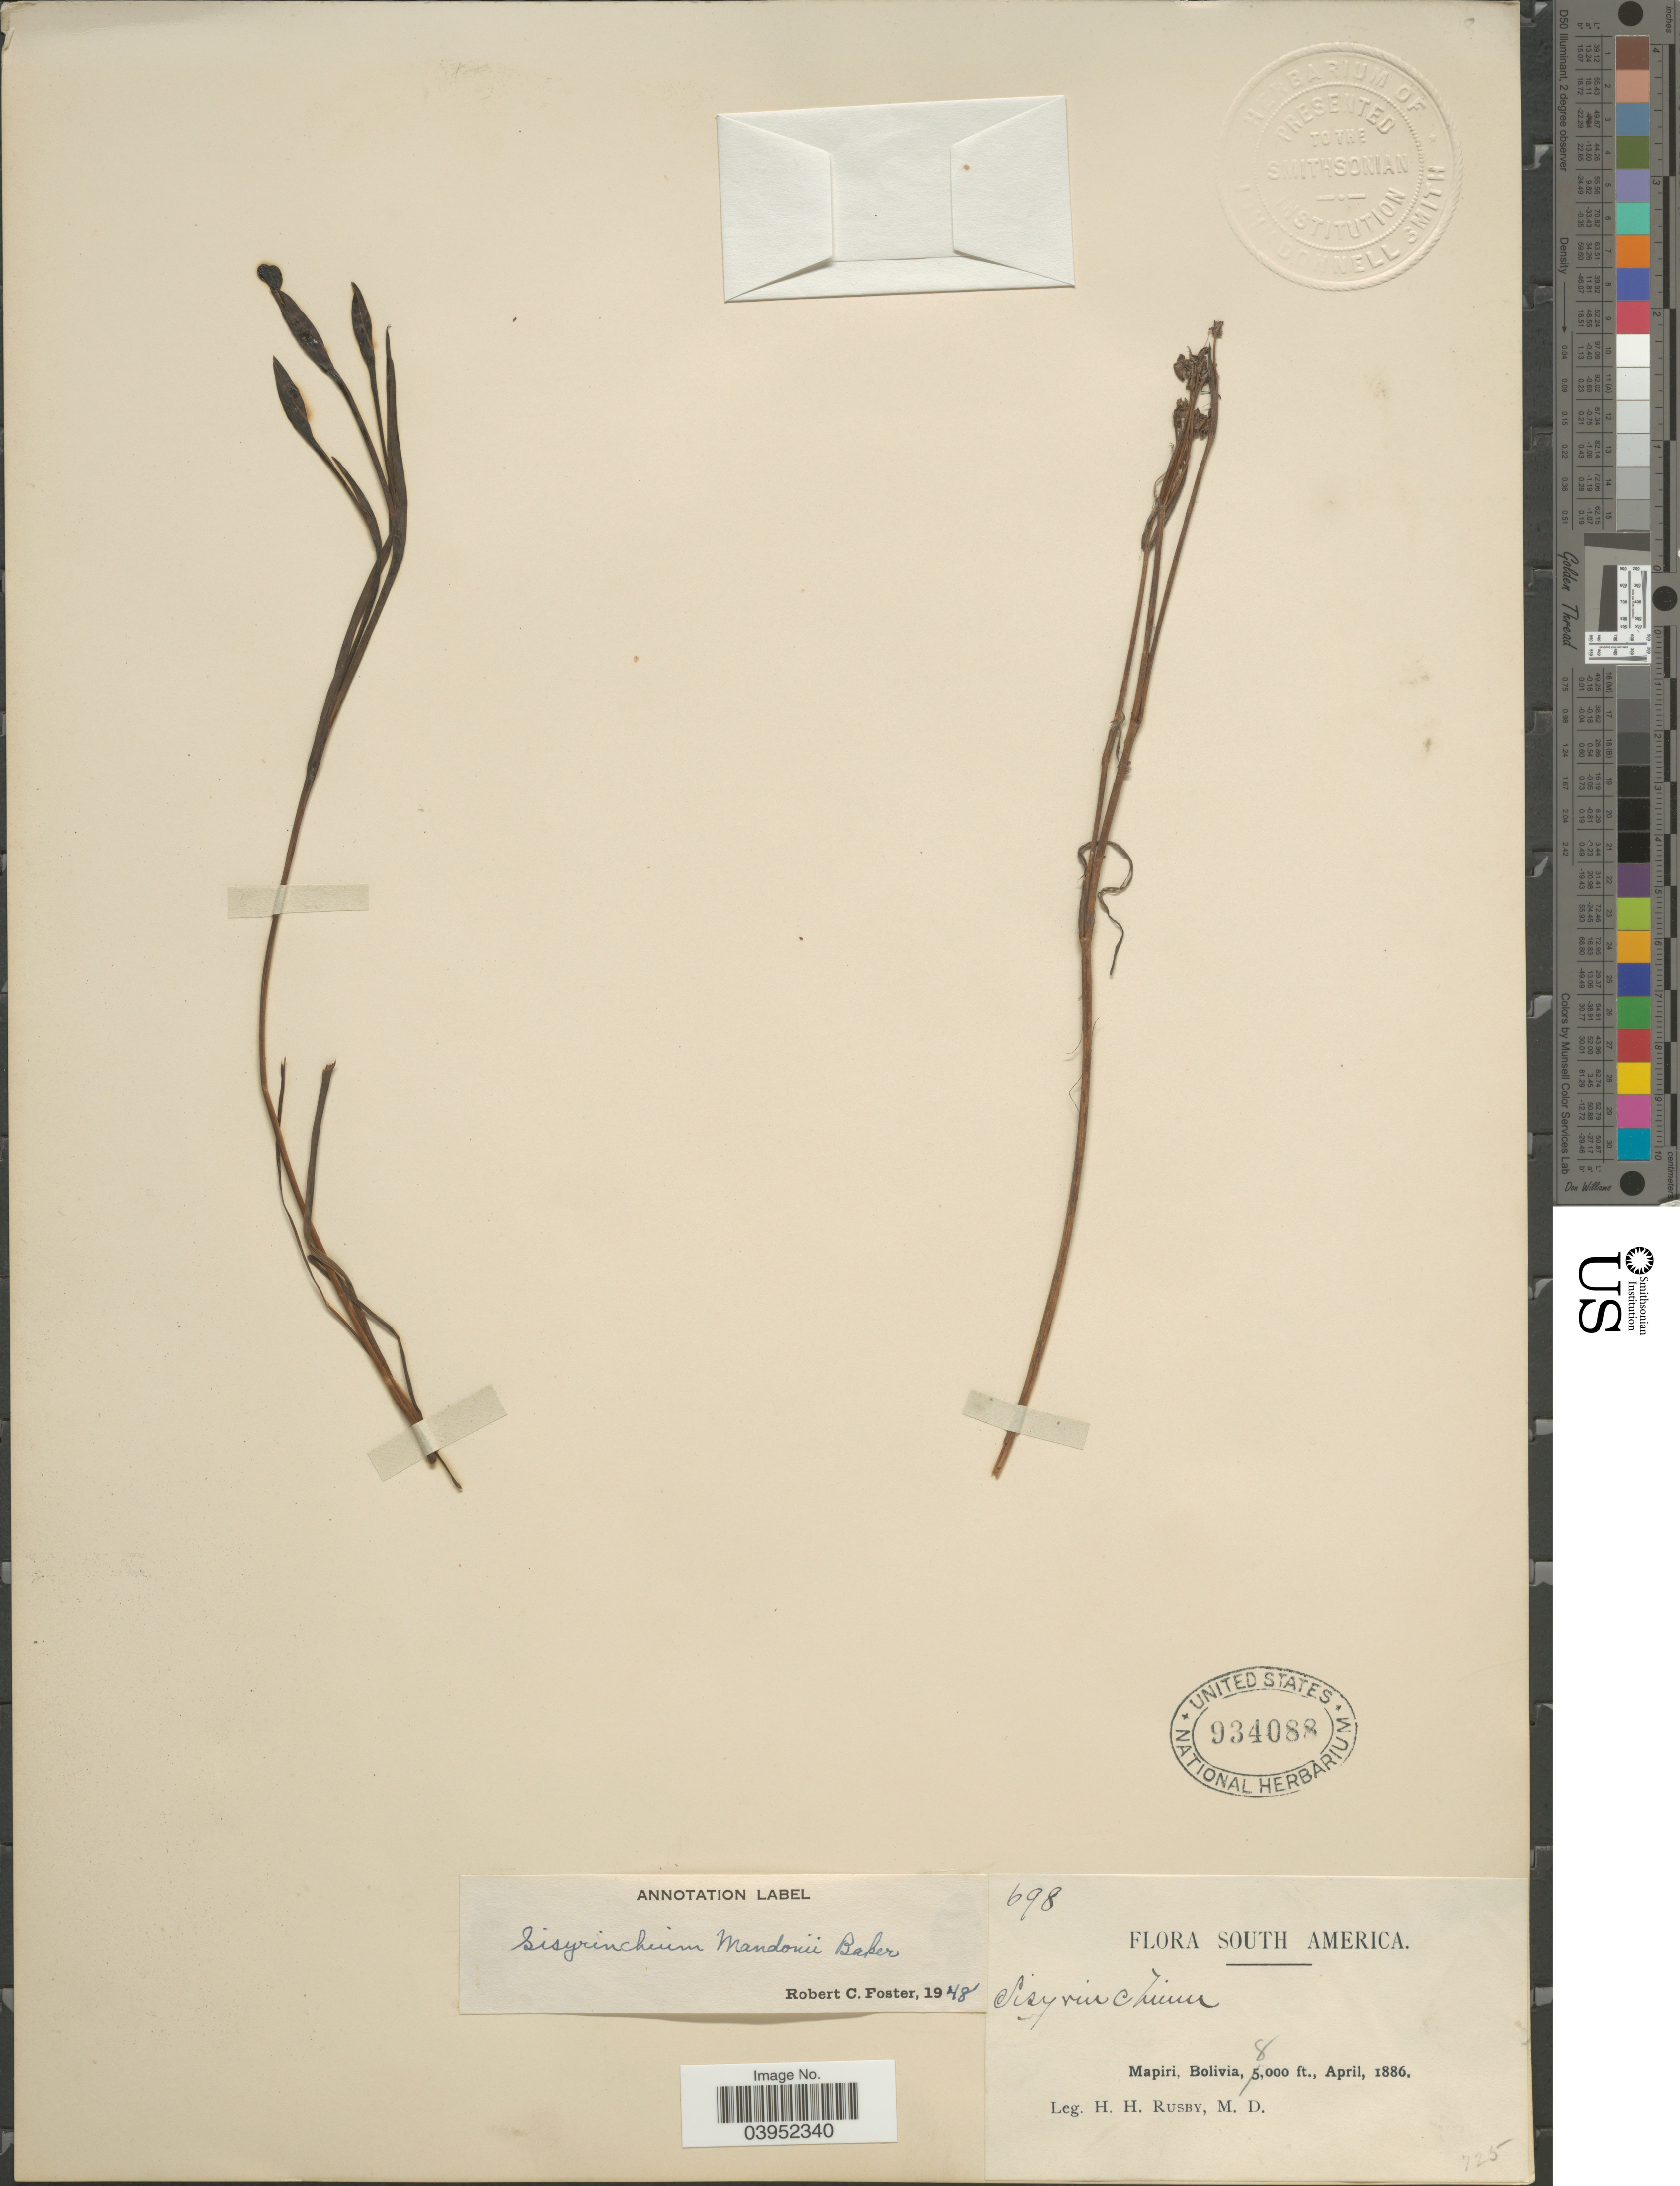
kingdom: Plantae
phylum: Tracheophyta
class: Liliopsida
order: Asparagales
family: Iridaceae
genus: Sisyrinchium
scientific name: Sisyrinchium mandonii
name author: Baker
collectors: H. H. Rusby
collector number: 698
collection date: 1886-04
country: Bolivia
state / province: La Páz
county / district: Larecaja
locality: Mapiri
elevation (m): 2438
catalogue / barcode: US 934088